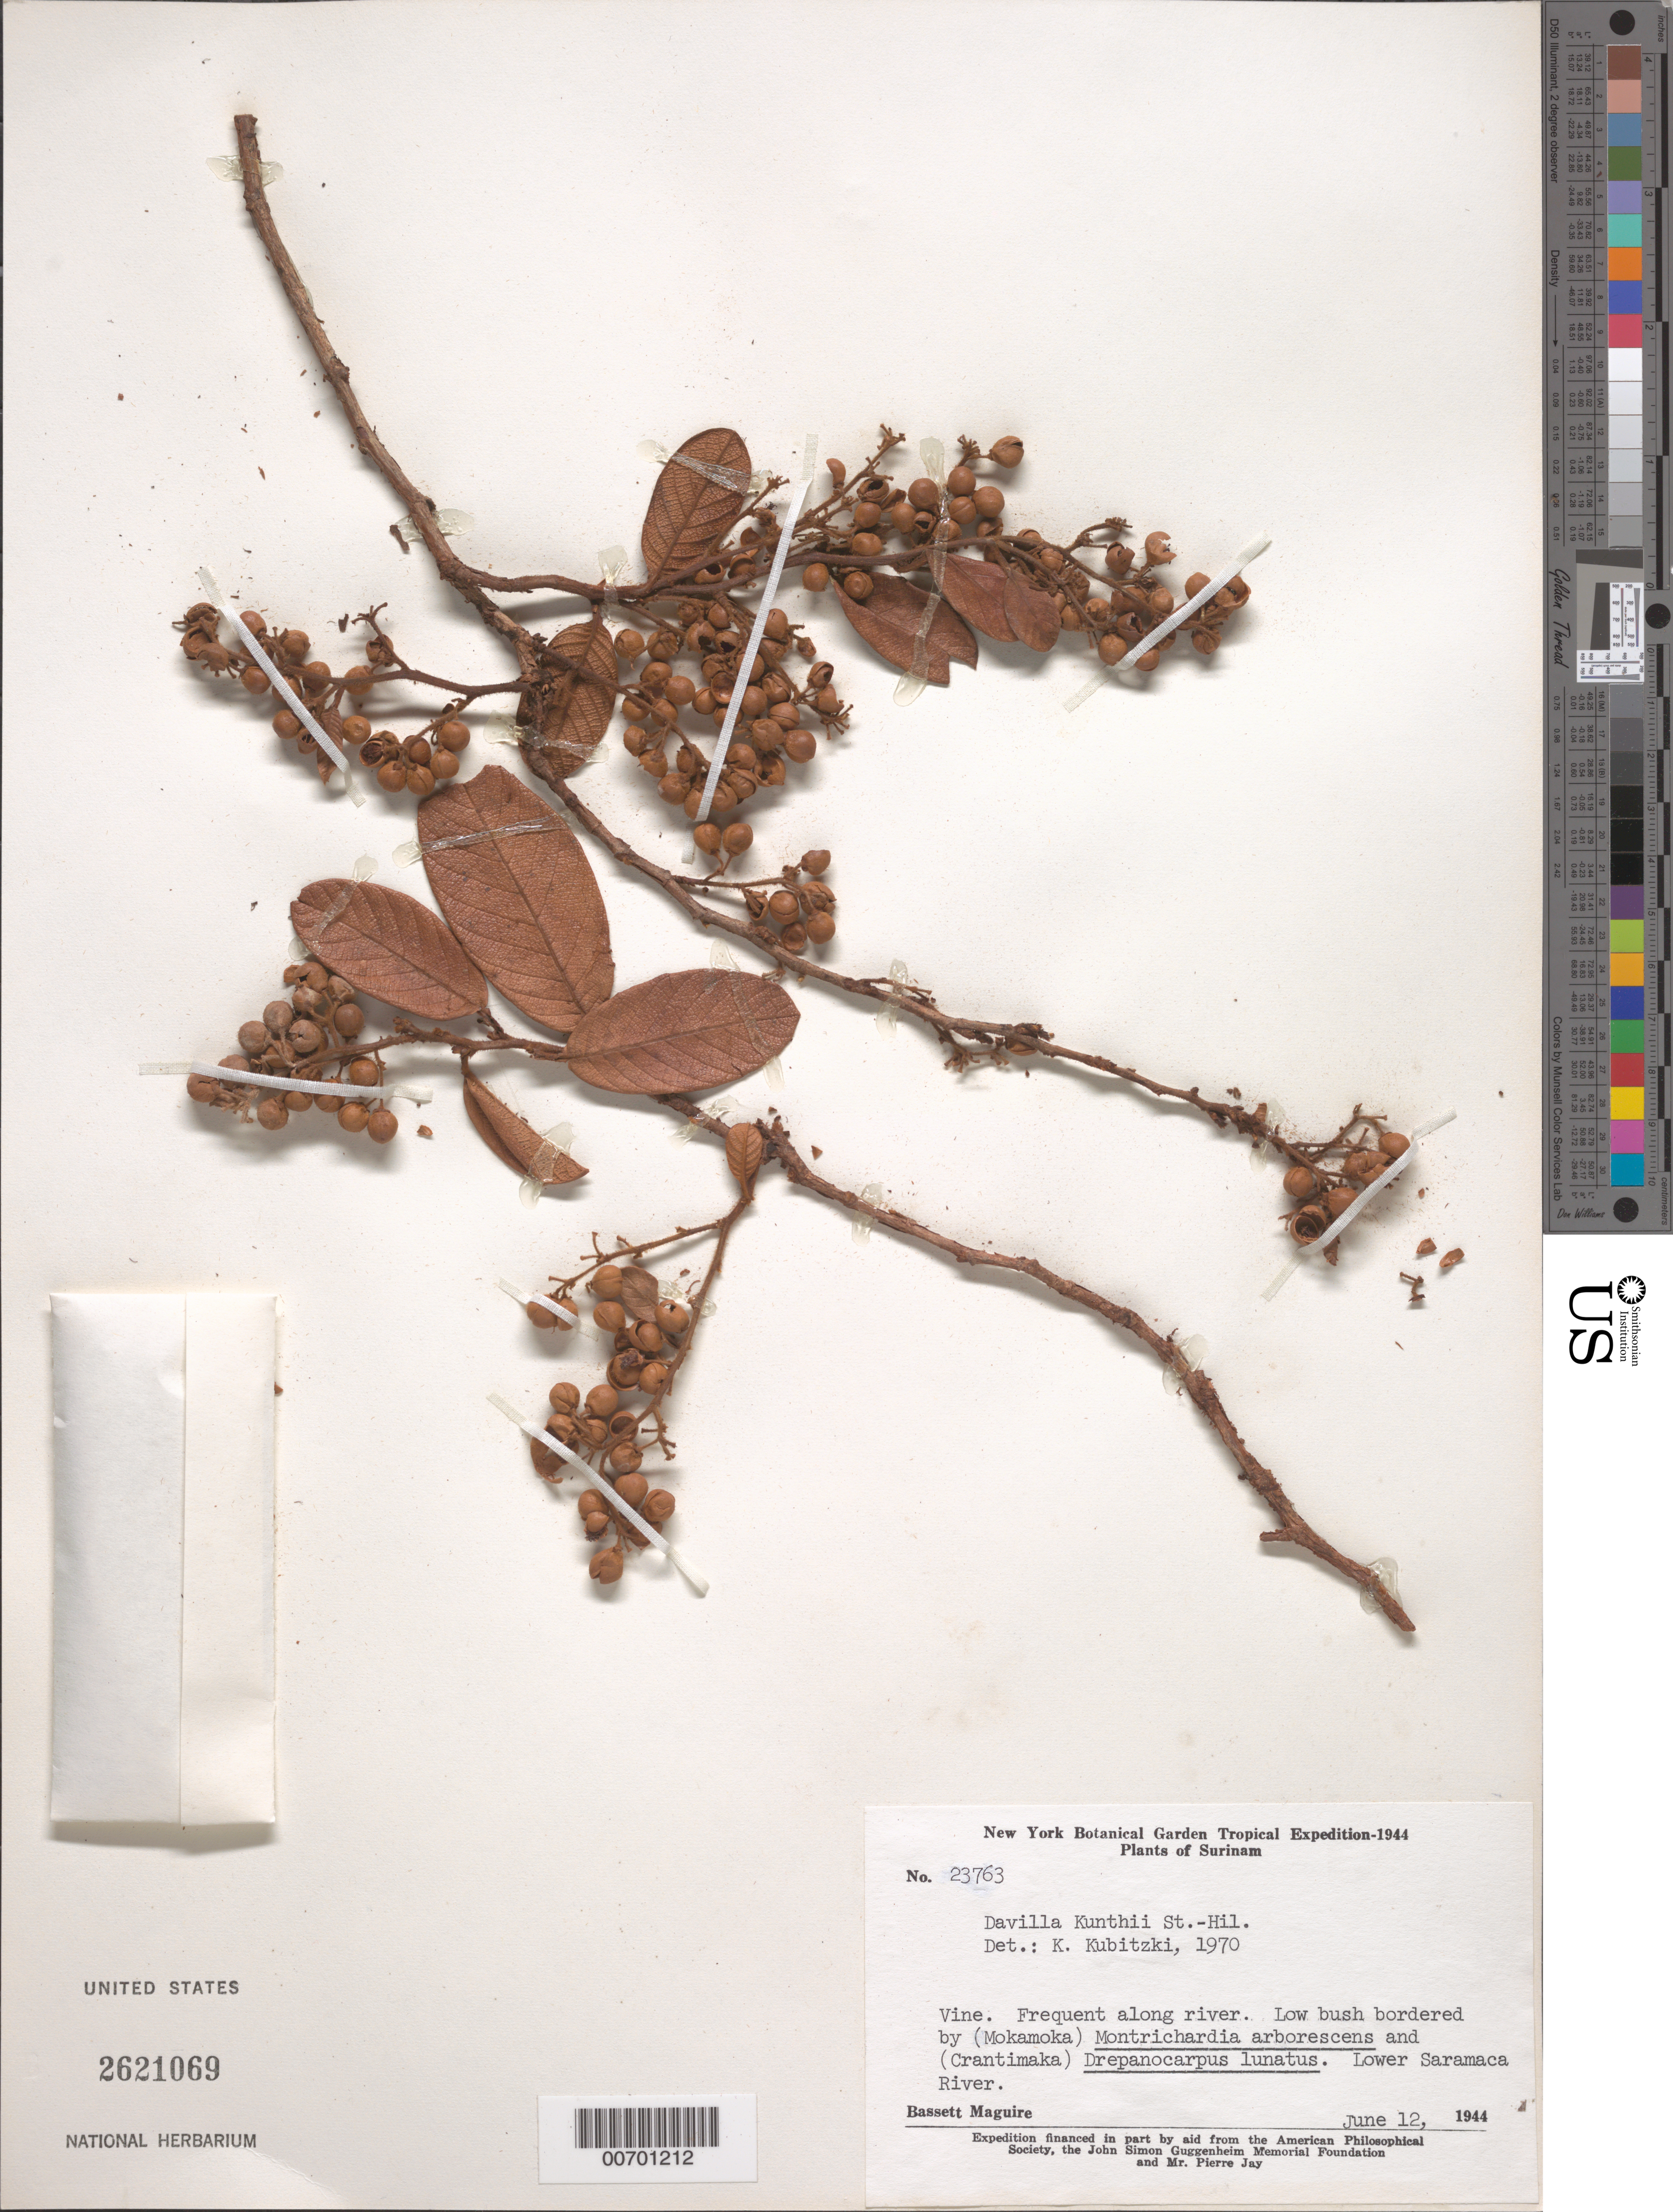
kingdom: Plantae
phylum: Tracheophyta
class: Magnoliopsida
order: Dilleniales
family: Dilleniaceae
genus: Davilla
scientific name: Davilla kunthii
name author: A. St.-Hil.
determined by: Kubitzki, Klaus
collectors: B. Maguire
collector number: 23763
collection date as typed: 12-Jun-44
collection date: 1944-06-12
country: Suriname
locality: Tawa Creek vic., Lower Saramacca River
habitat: Along river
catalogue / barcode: US 2621069